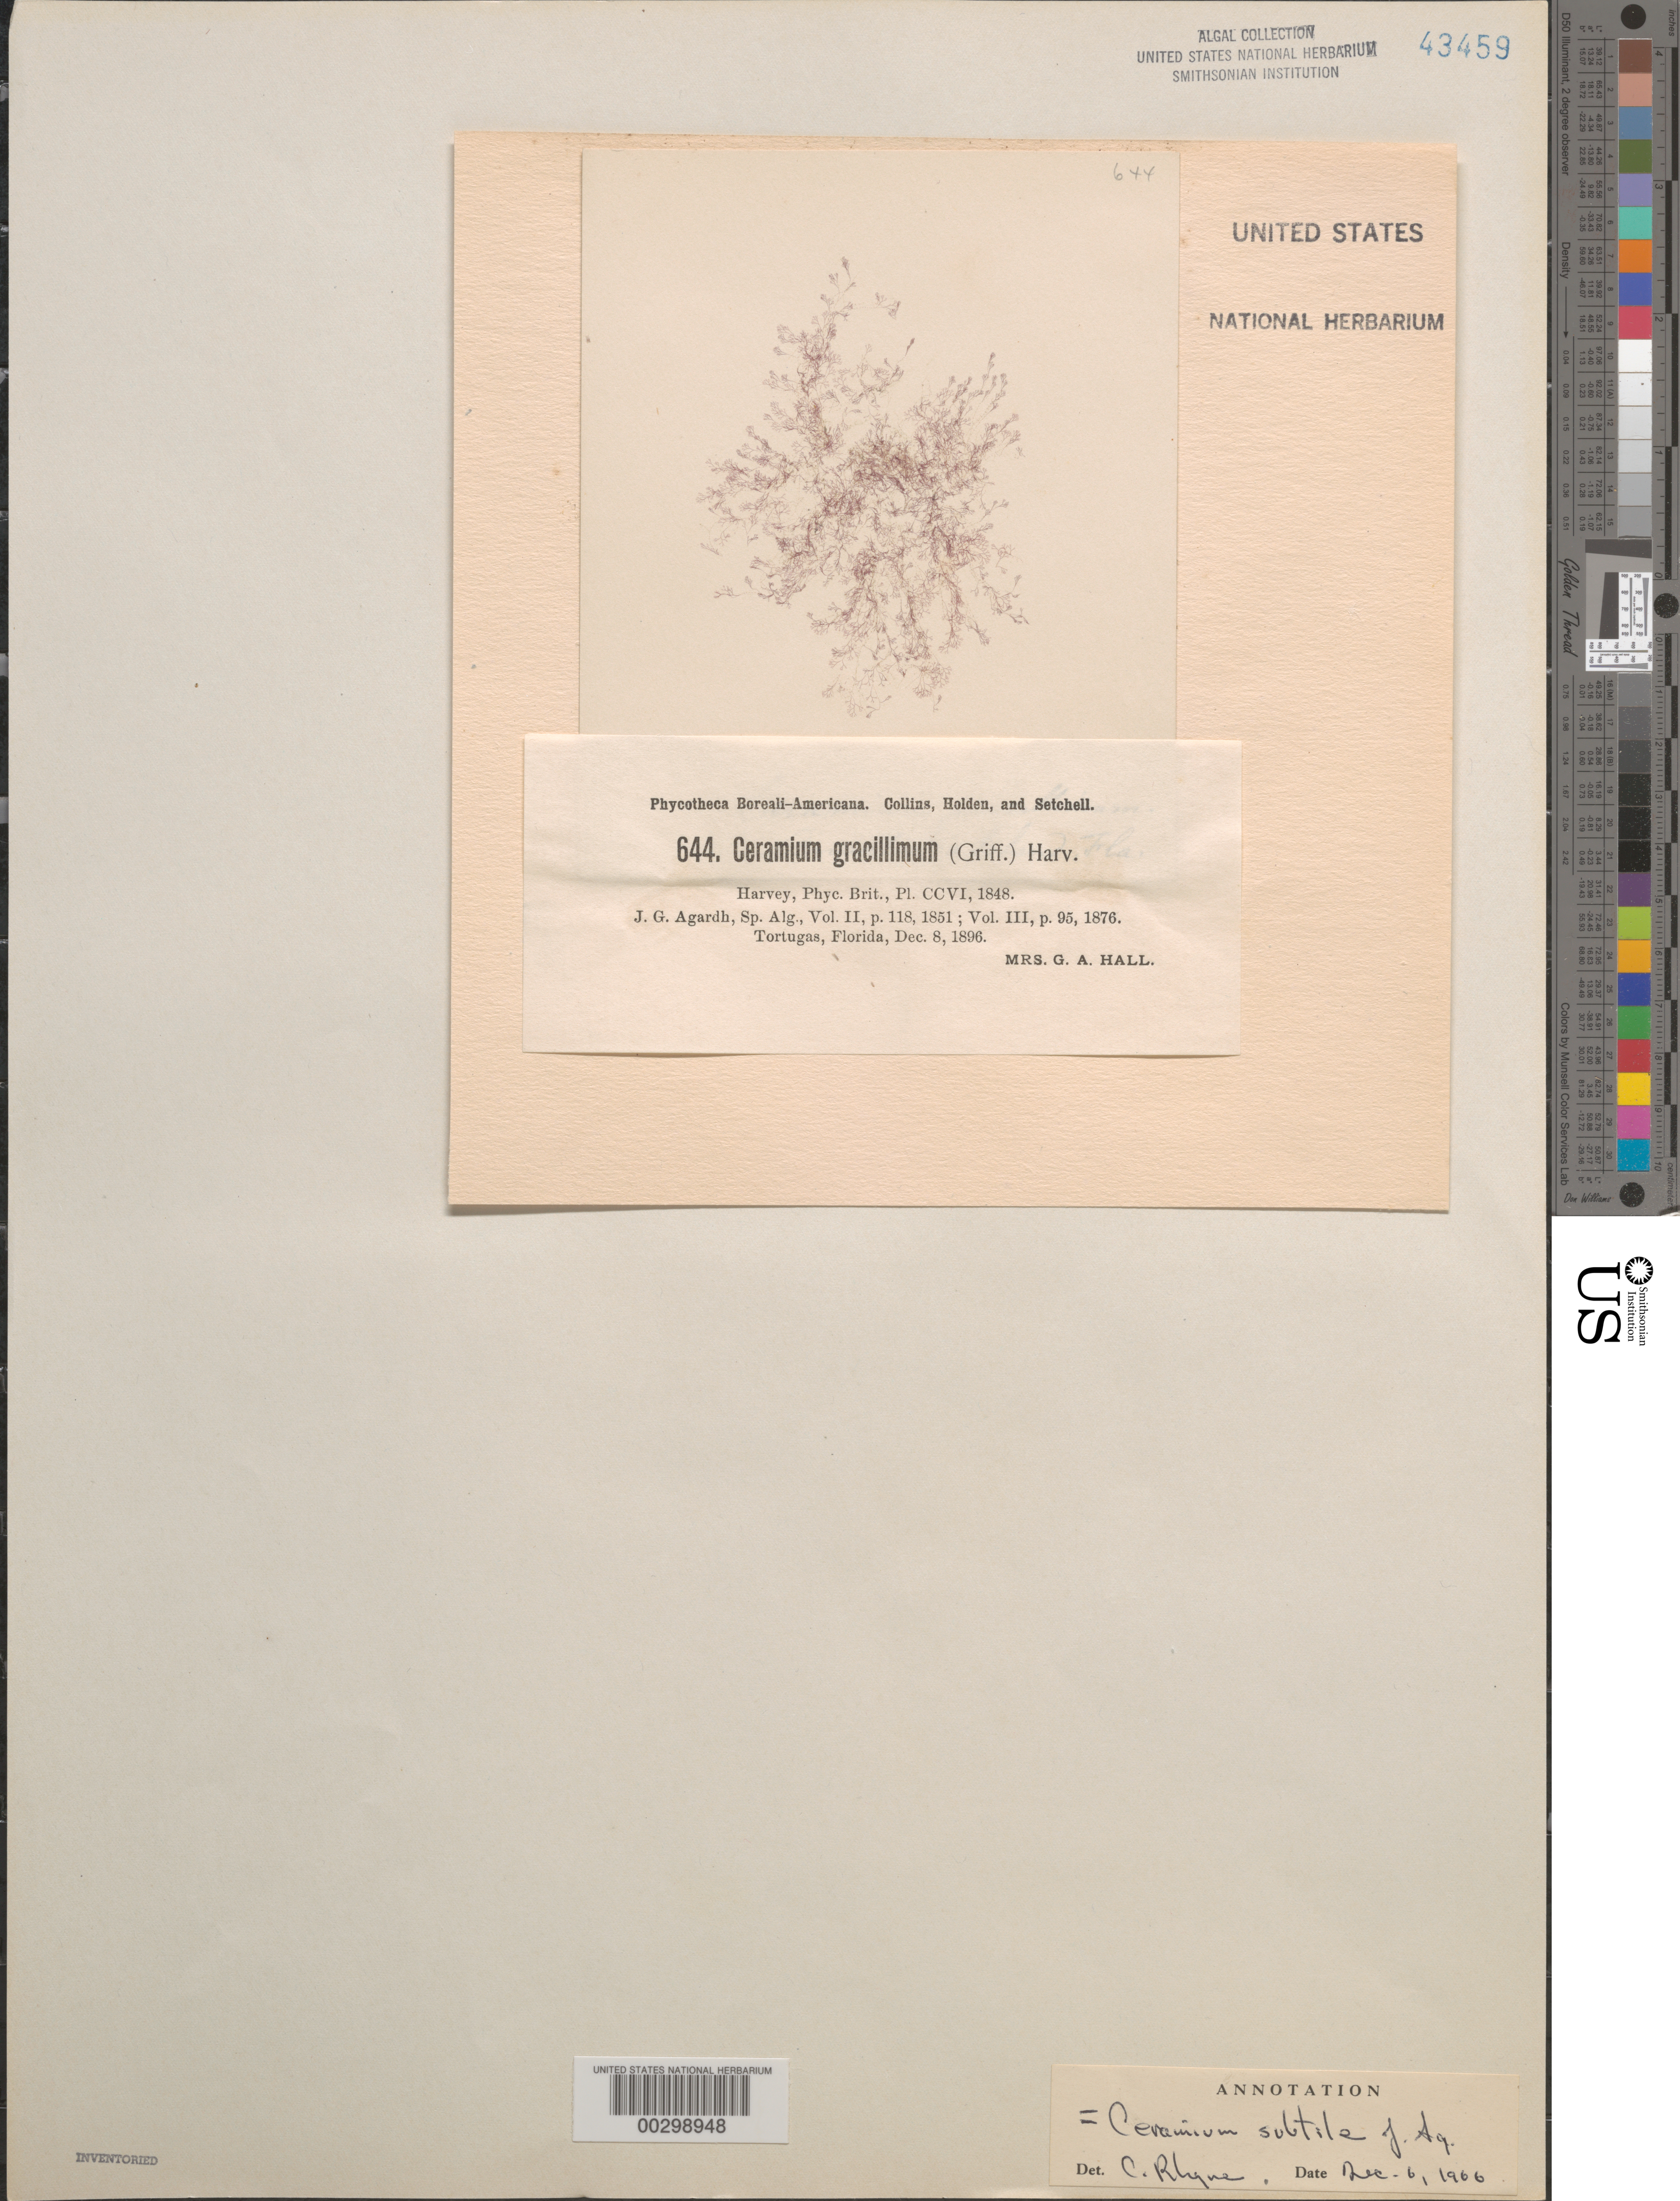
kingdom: Plantae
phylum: Rhodophyta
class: Florideophyceae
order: Ceramiales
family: Ceramiaceae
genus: Ceramium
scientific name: Ceramium subtile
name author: J. Agardh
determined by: Rhyne, C. F.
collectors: Mrs. Hall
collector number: PB-A 644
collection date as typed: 08 Dec 1896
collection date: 1896-12-08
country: United States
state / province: Florida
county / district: Monroe County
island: Dry Tortugas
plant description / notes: Collins, Holden & Setchell, Phycotheca Boreali-Americana, as Ceramium gracillimum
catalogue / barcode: US 43459